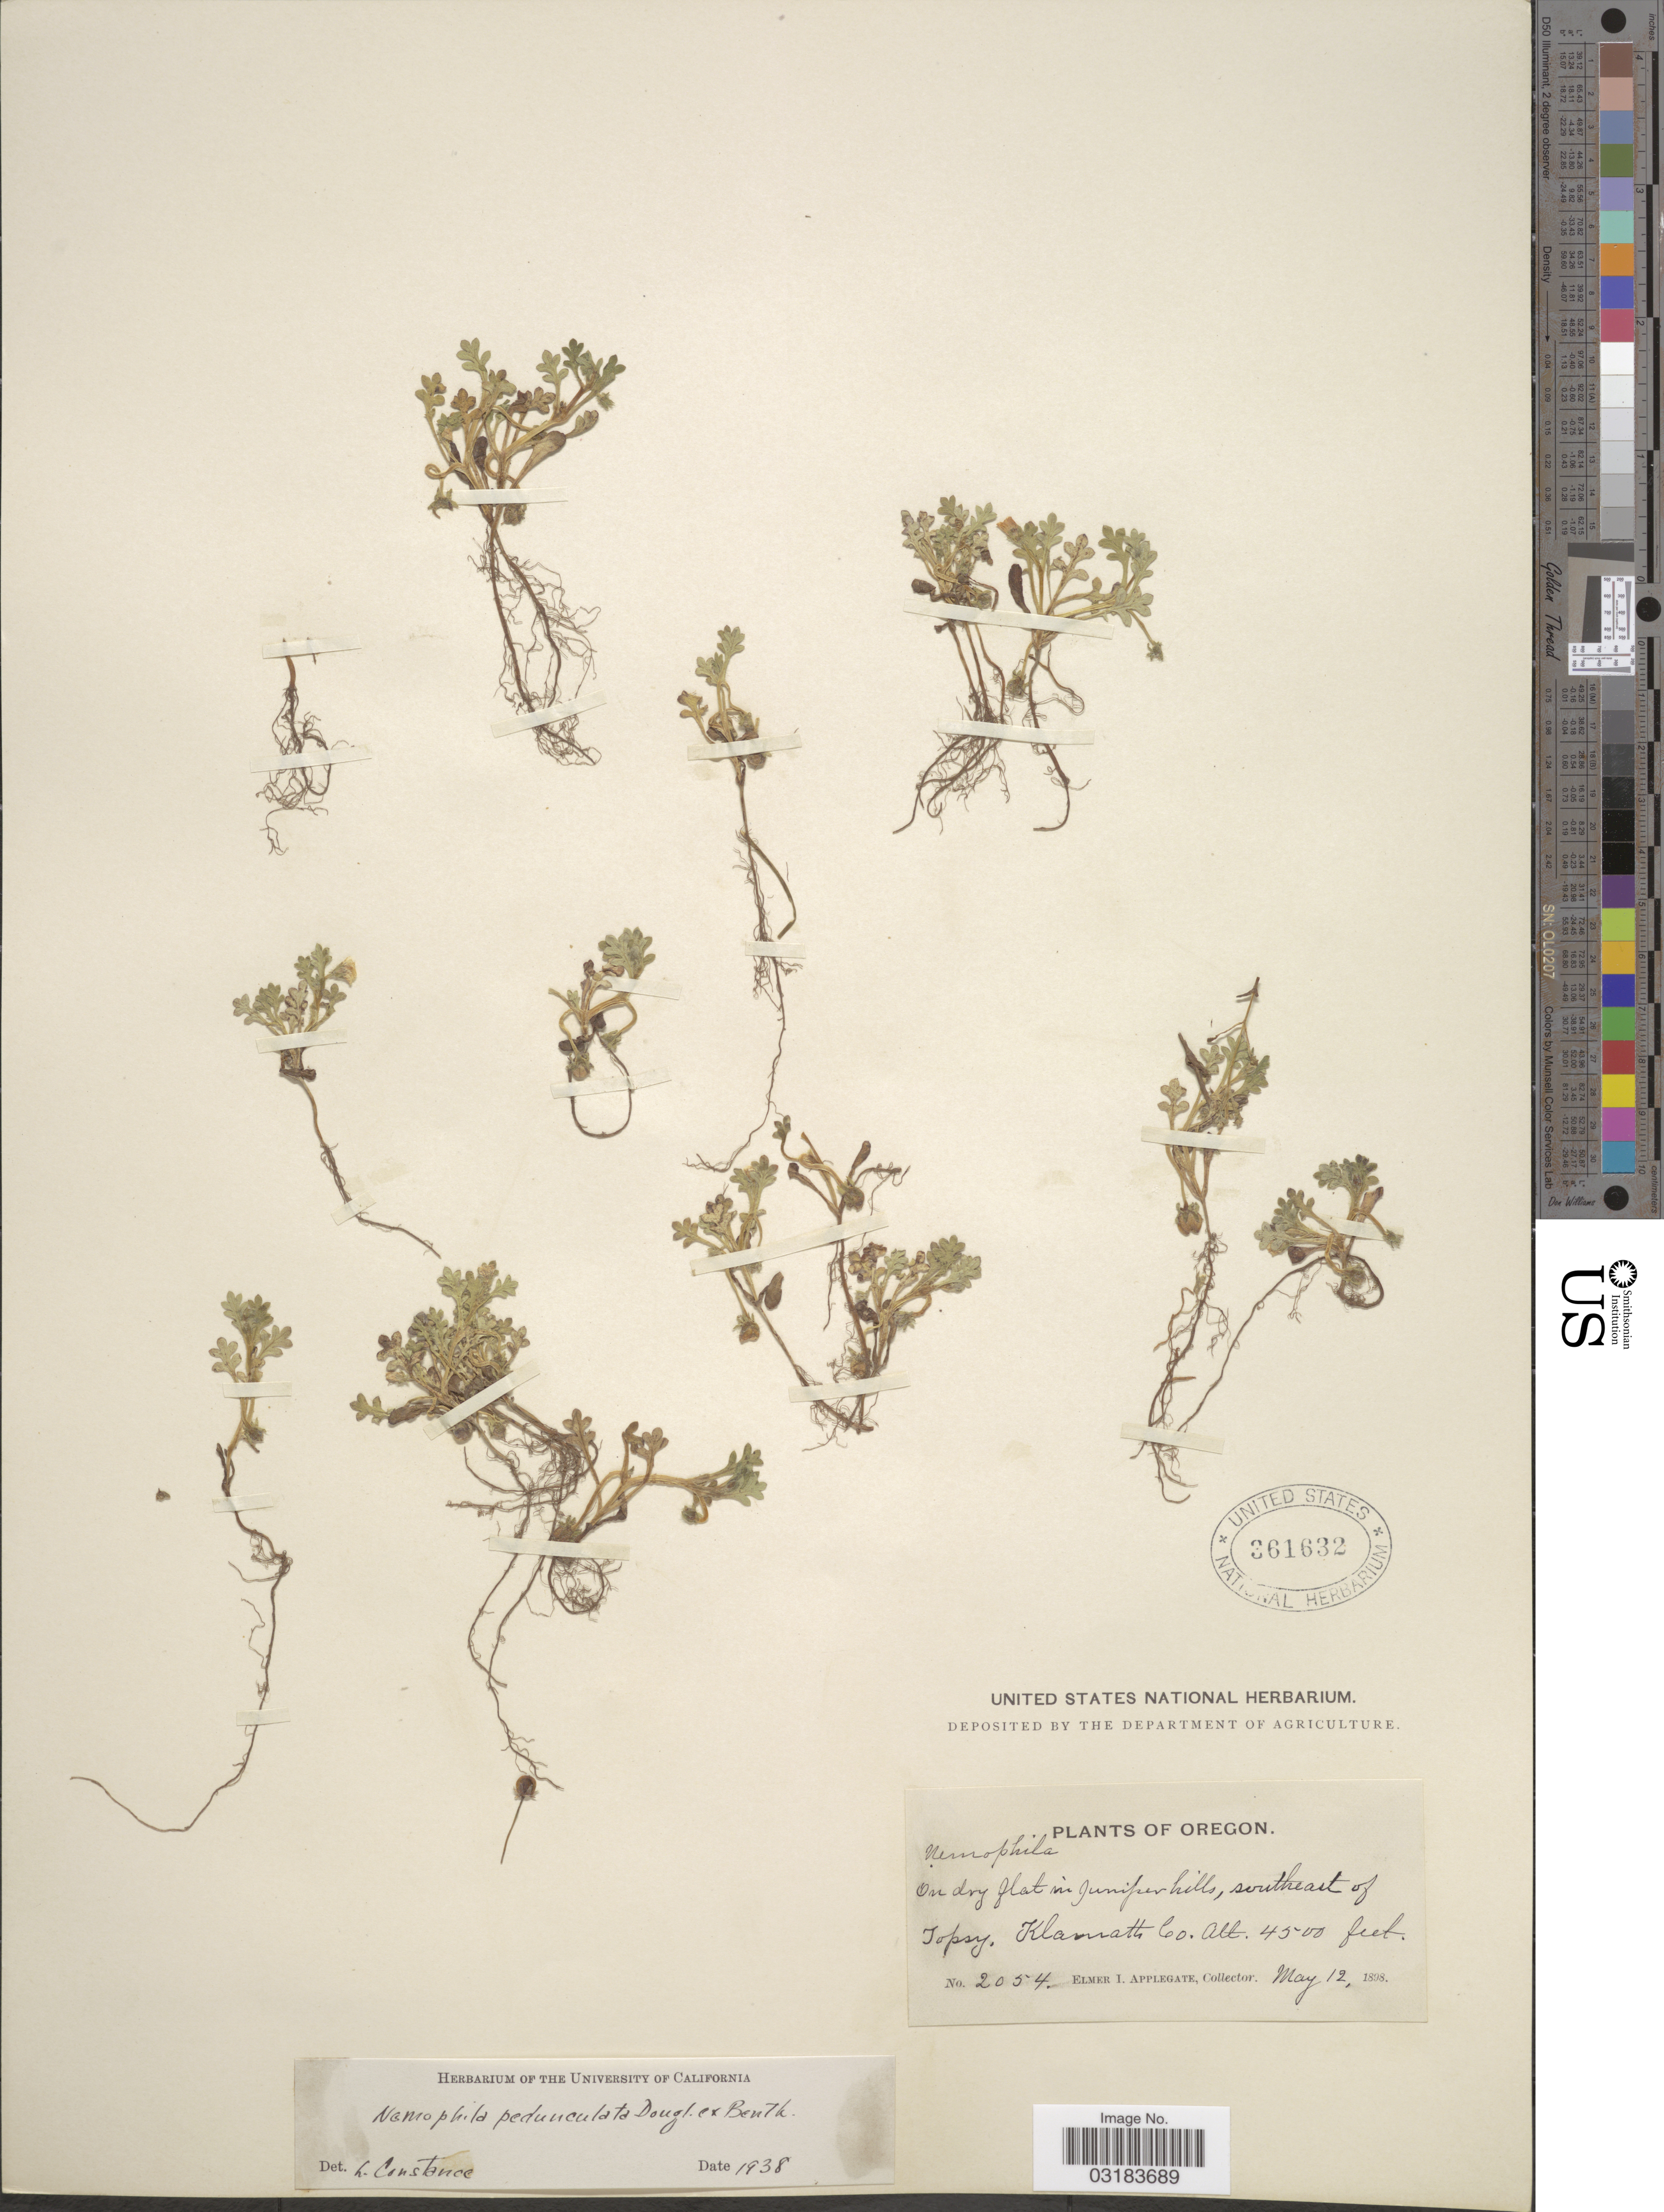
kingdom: Plantae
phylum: Tracheophyta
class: Magnoliopsida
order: Boraginales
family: Hydrophyllaceae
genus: Nemophila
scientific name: Nemophila pedunculata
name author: Douglas ex Benth.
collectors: E. I. Applegate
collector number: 2054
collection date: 1898-05-12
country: United States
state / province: Oregon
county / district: Klamath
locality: Southeast of Topsy, Klamath Co.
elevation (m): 1372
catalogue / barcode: US 361632